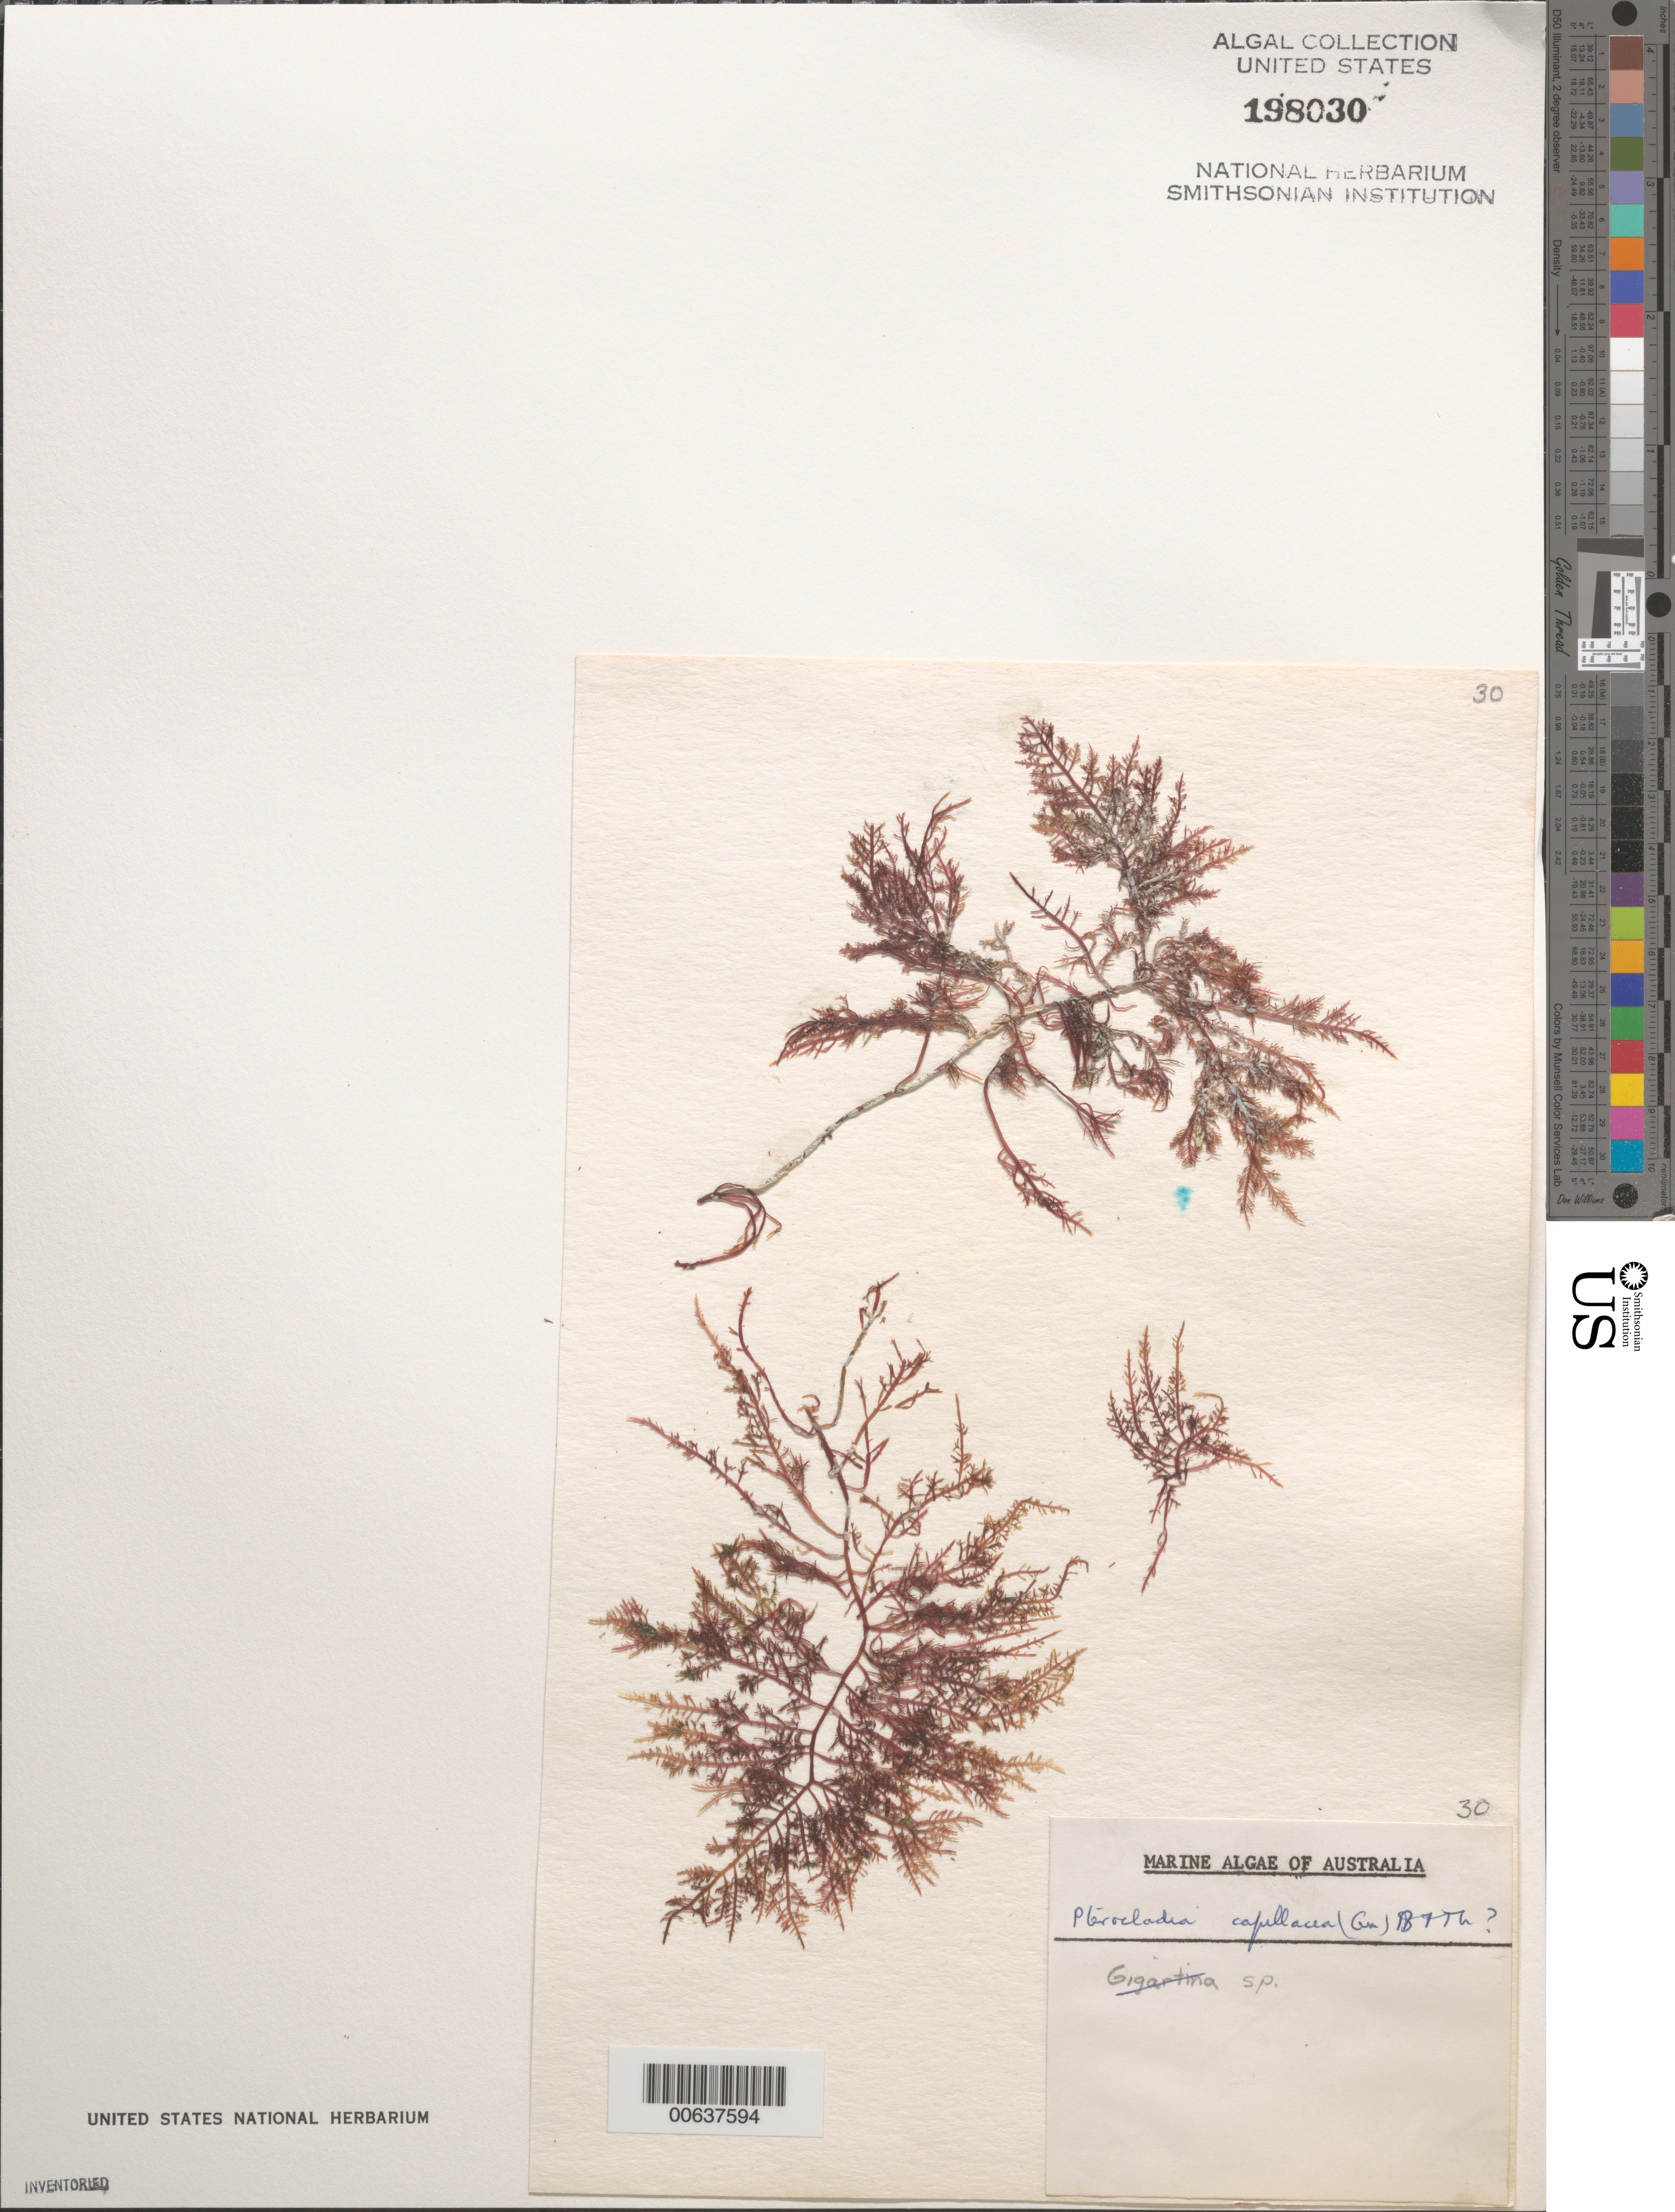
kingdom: Plantae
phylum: Rhodophyta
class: Florideophyceae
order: Gelidiales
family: Pterocladiaceae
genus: Pterocladiella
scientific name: Pterocladiella capillacea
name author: (S.G. Gmel.) Santelices & Hommers.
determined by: Algae name updating Project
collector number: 30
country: Australia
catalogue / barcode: US 198030